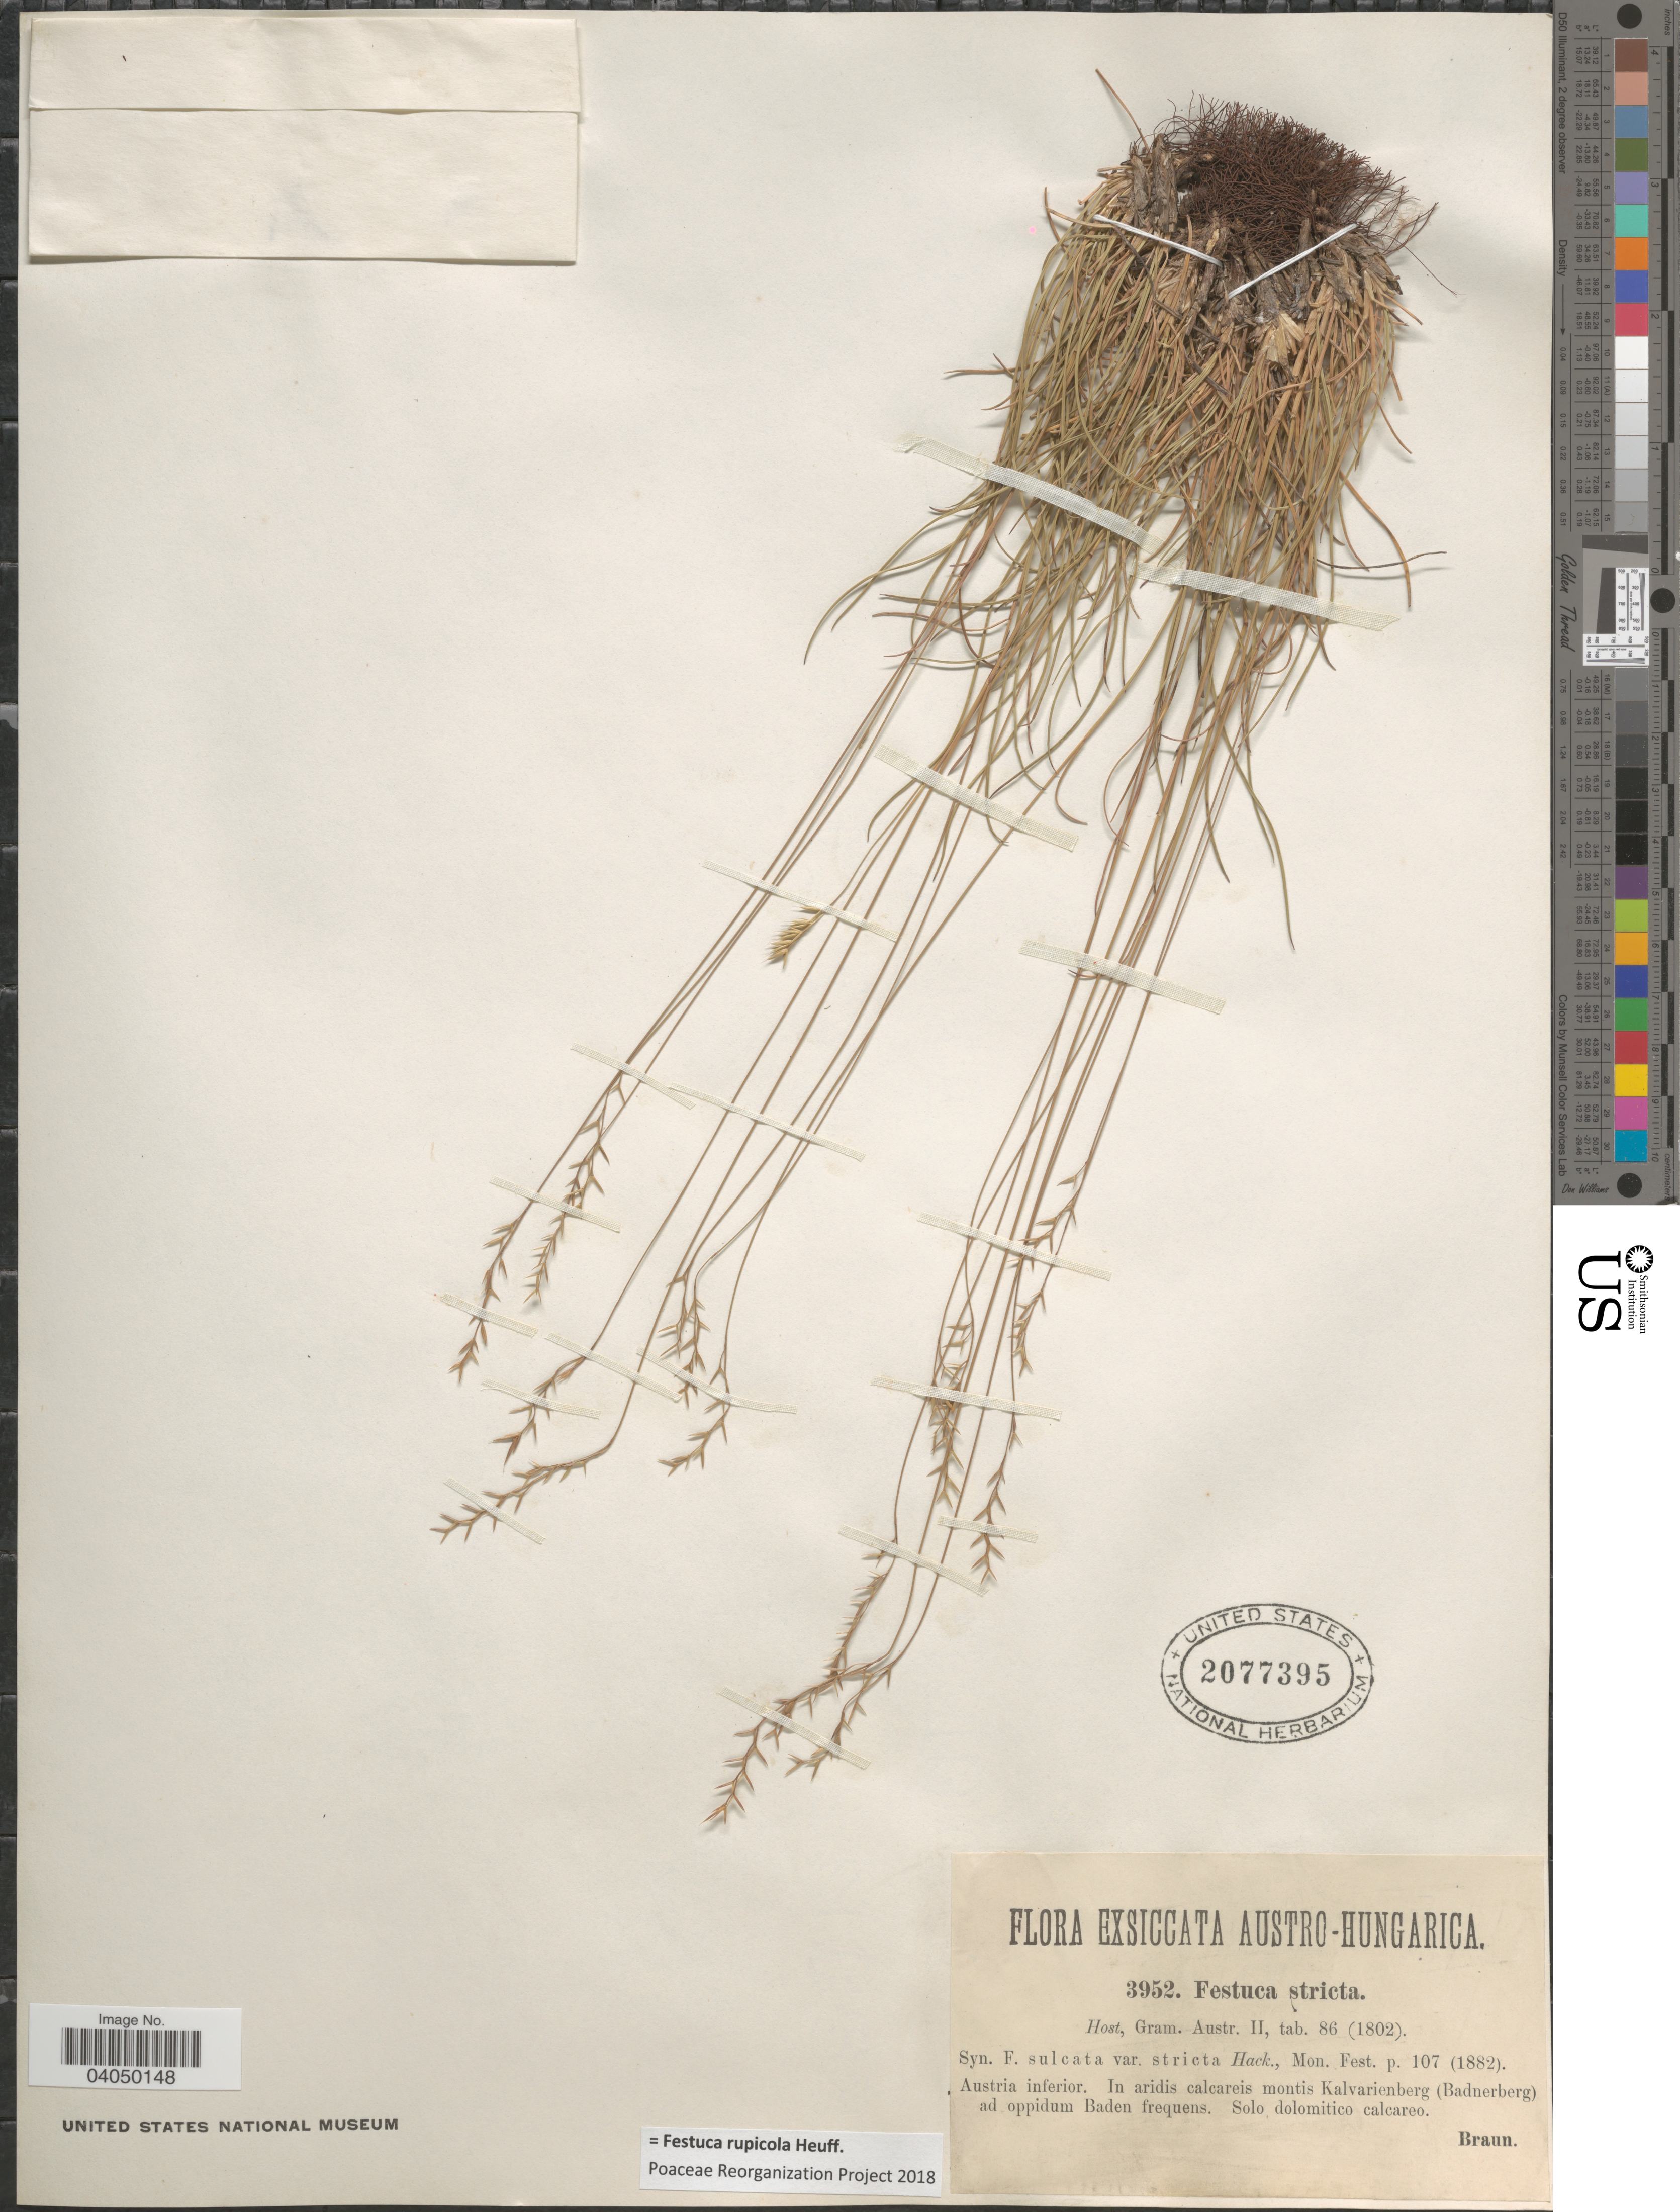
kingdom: Plantae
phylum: Tracheophyta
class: Liliopsida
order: Poales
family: Poaceae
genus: Festuca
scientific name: Festuca rupicola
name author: Heuff.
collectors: Braun, --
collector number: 3952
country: Austria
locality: Austro-Hungarica. Austria inferior. In aridis calcareis montis Kalvarienberg (Badnerberg) ad oppidum Baden frequens.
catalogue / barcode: US 2077395